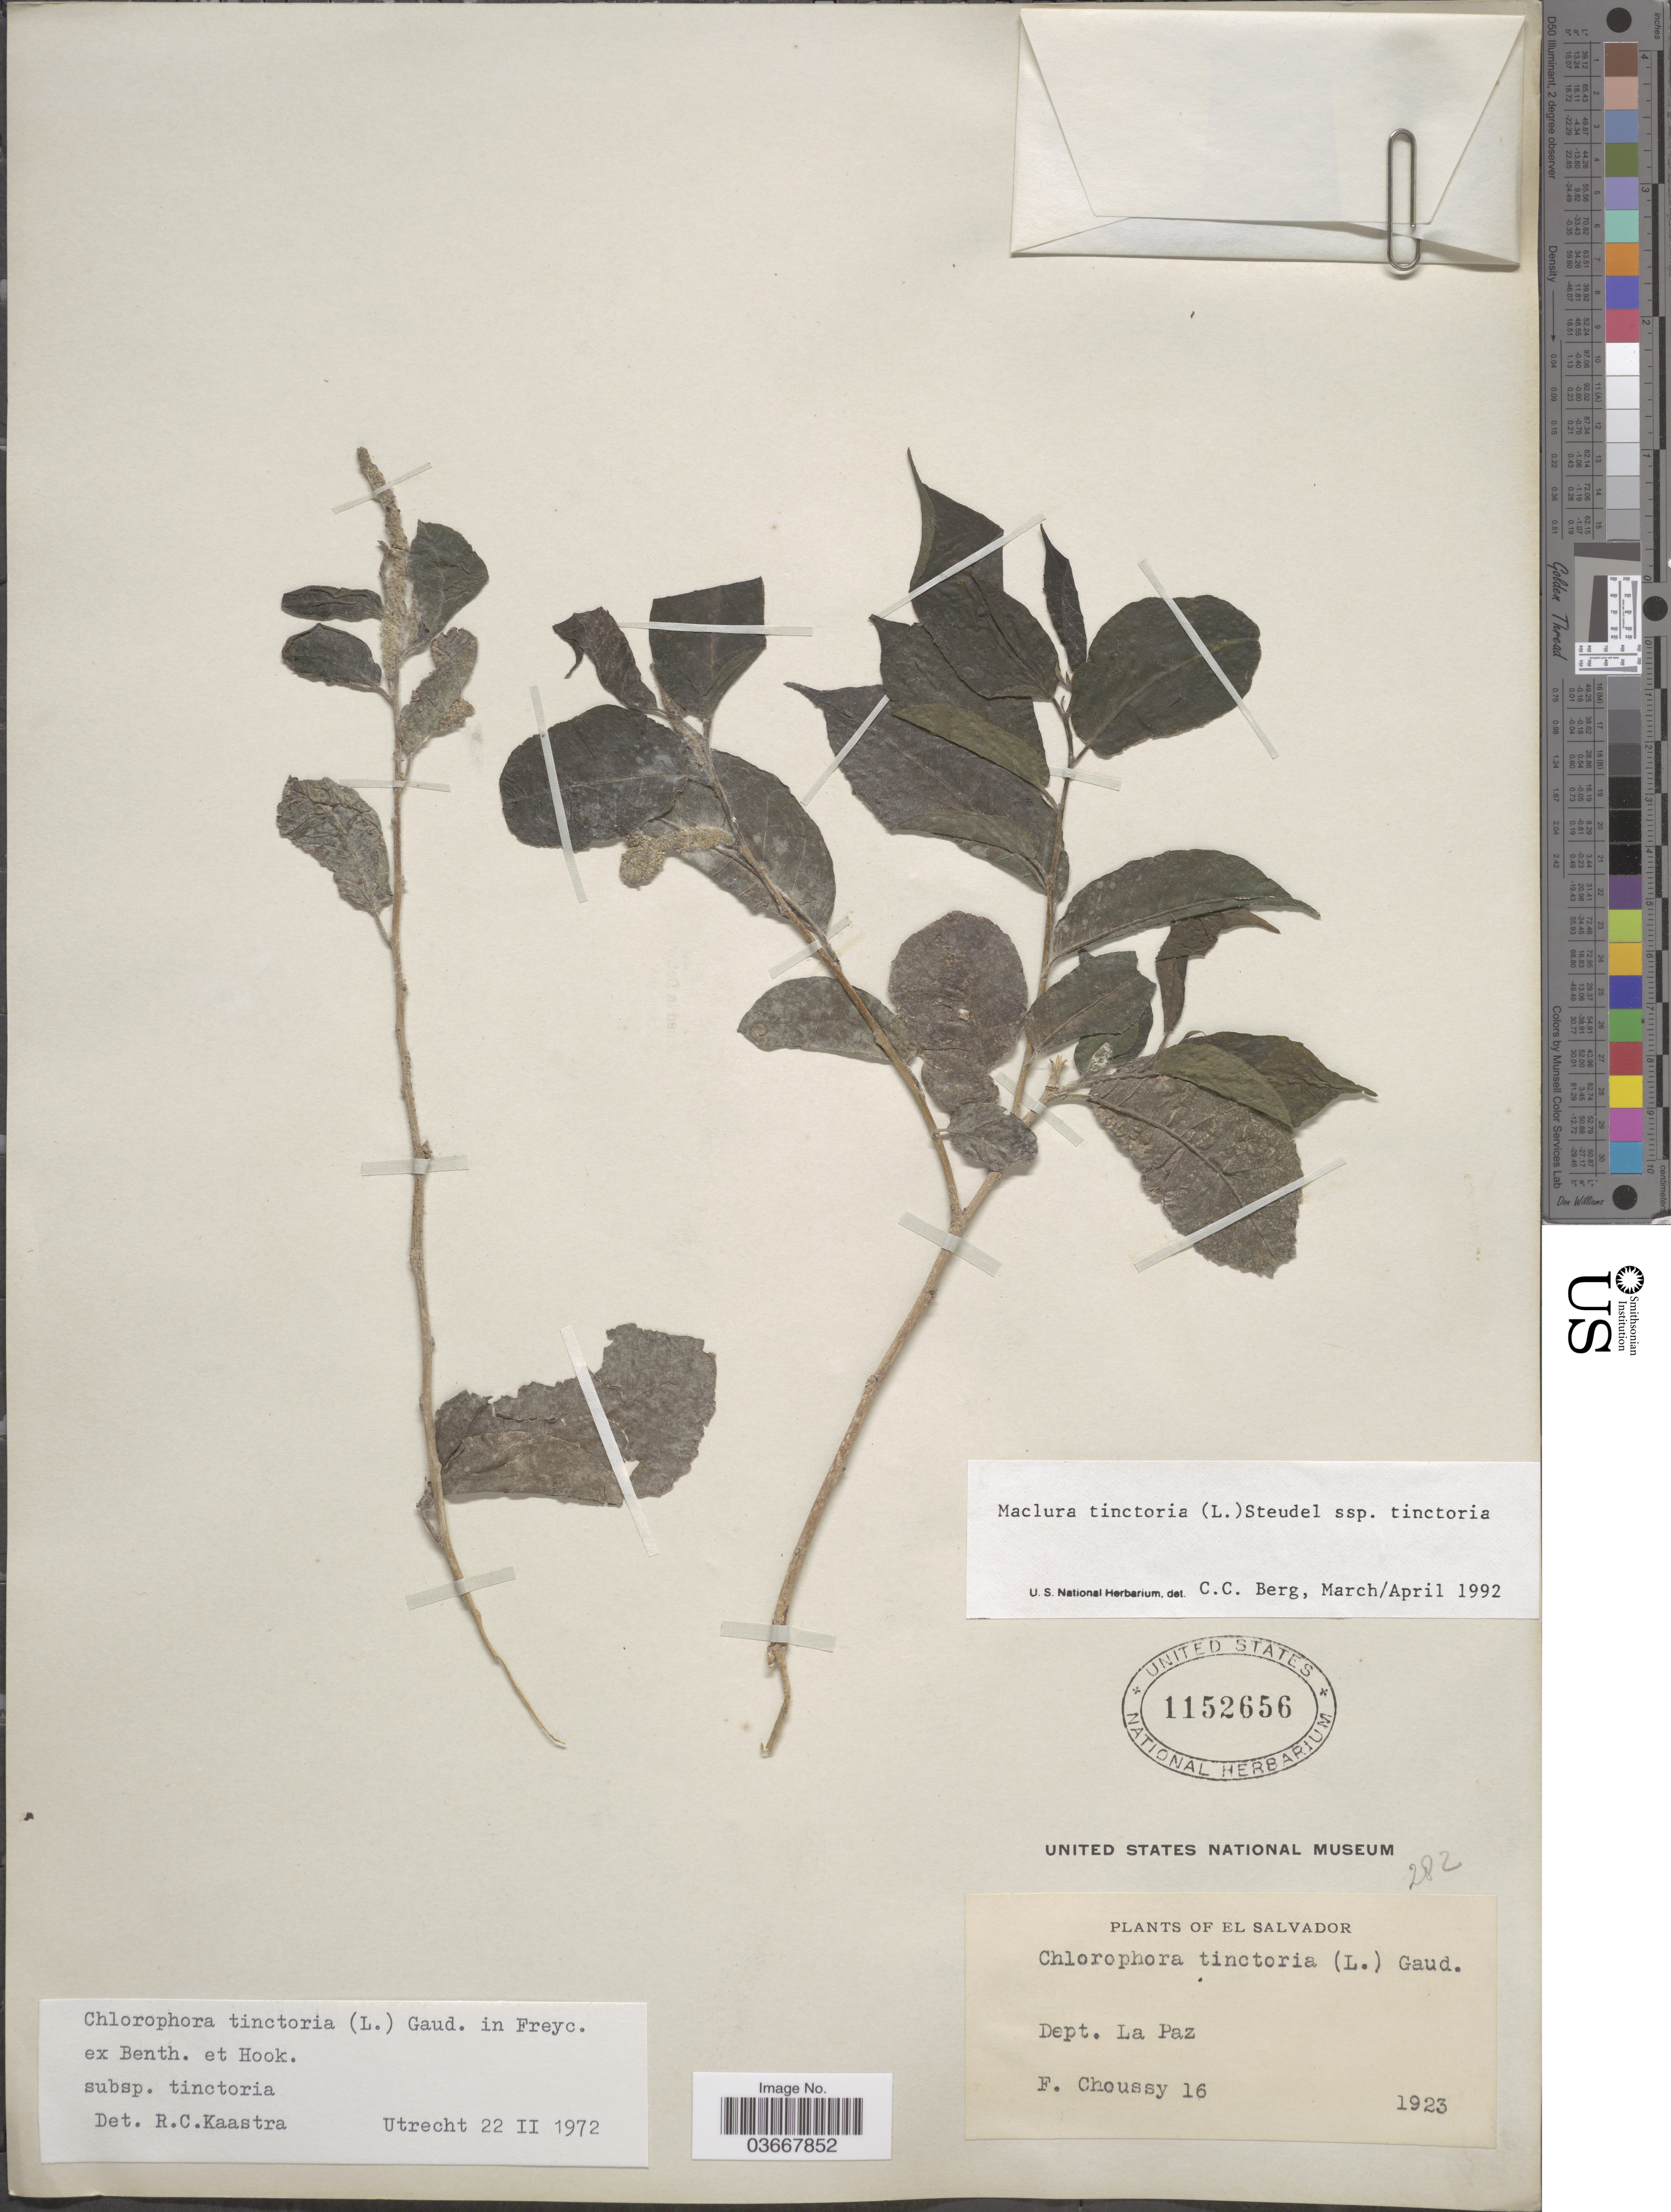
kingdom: Plantae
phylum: Tracheophyta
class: Magnoliopsida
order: Rosales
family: Moraceae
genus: Maclura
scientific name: Maclura tinctoria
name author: (L.) D. Don ex Steud.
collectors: F. Choussy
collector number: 16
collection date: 1923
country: El Salvador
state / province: La Paz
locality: Dept. La Paz.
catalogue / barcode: US 1152656